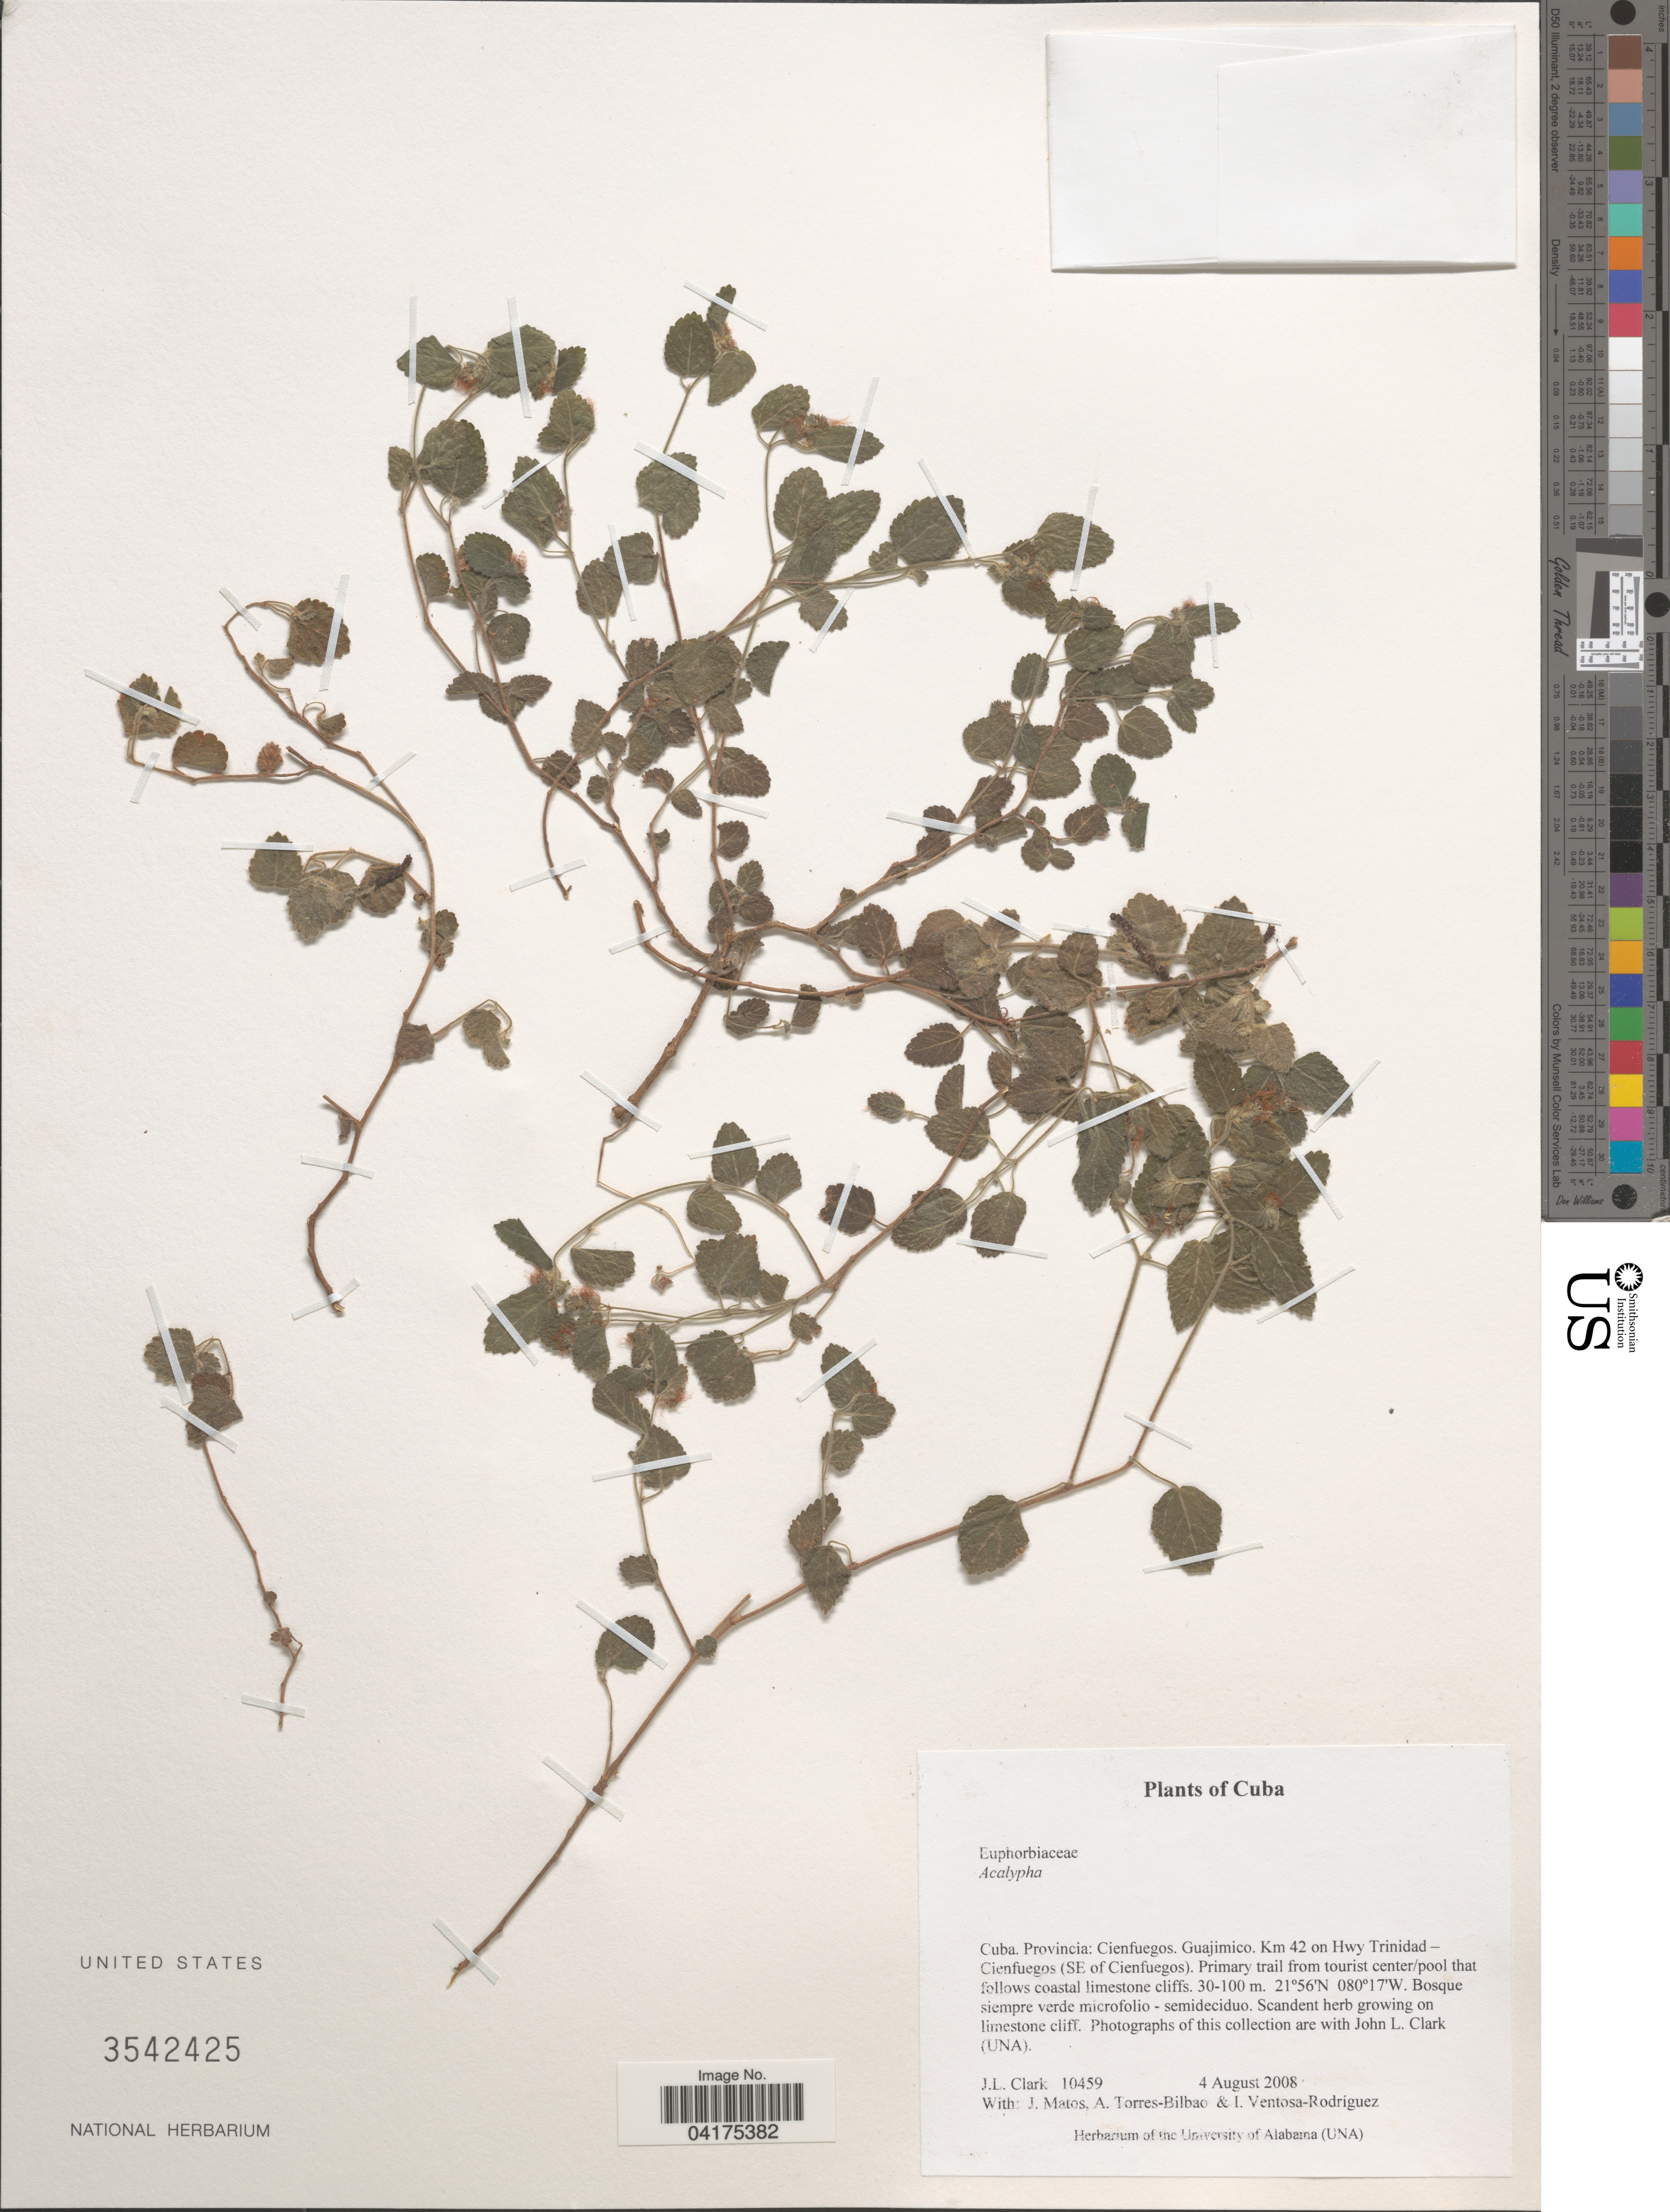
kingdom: Plantae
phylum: Tracheophyta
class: Magnoliopsida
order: Malpighiales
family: Euphorbiaceae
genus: Acalypha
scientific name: Acalypha sp.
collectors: J. L. Clark, J. Matos, A. Torres-Bilbao & I. Ventosa-Rodríguez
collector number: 10459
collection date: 2008-08-04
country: Cuba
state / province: Cienfuegos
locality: Provincia: Cienfuegos. Guajimico. Km 42 on Hwy Trinidad-Cienfuegos (SE of Cienfuegos).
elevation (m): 30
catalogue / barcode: US 3542425